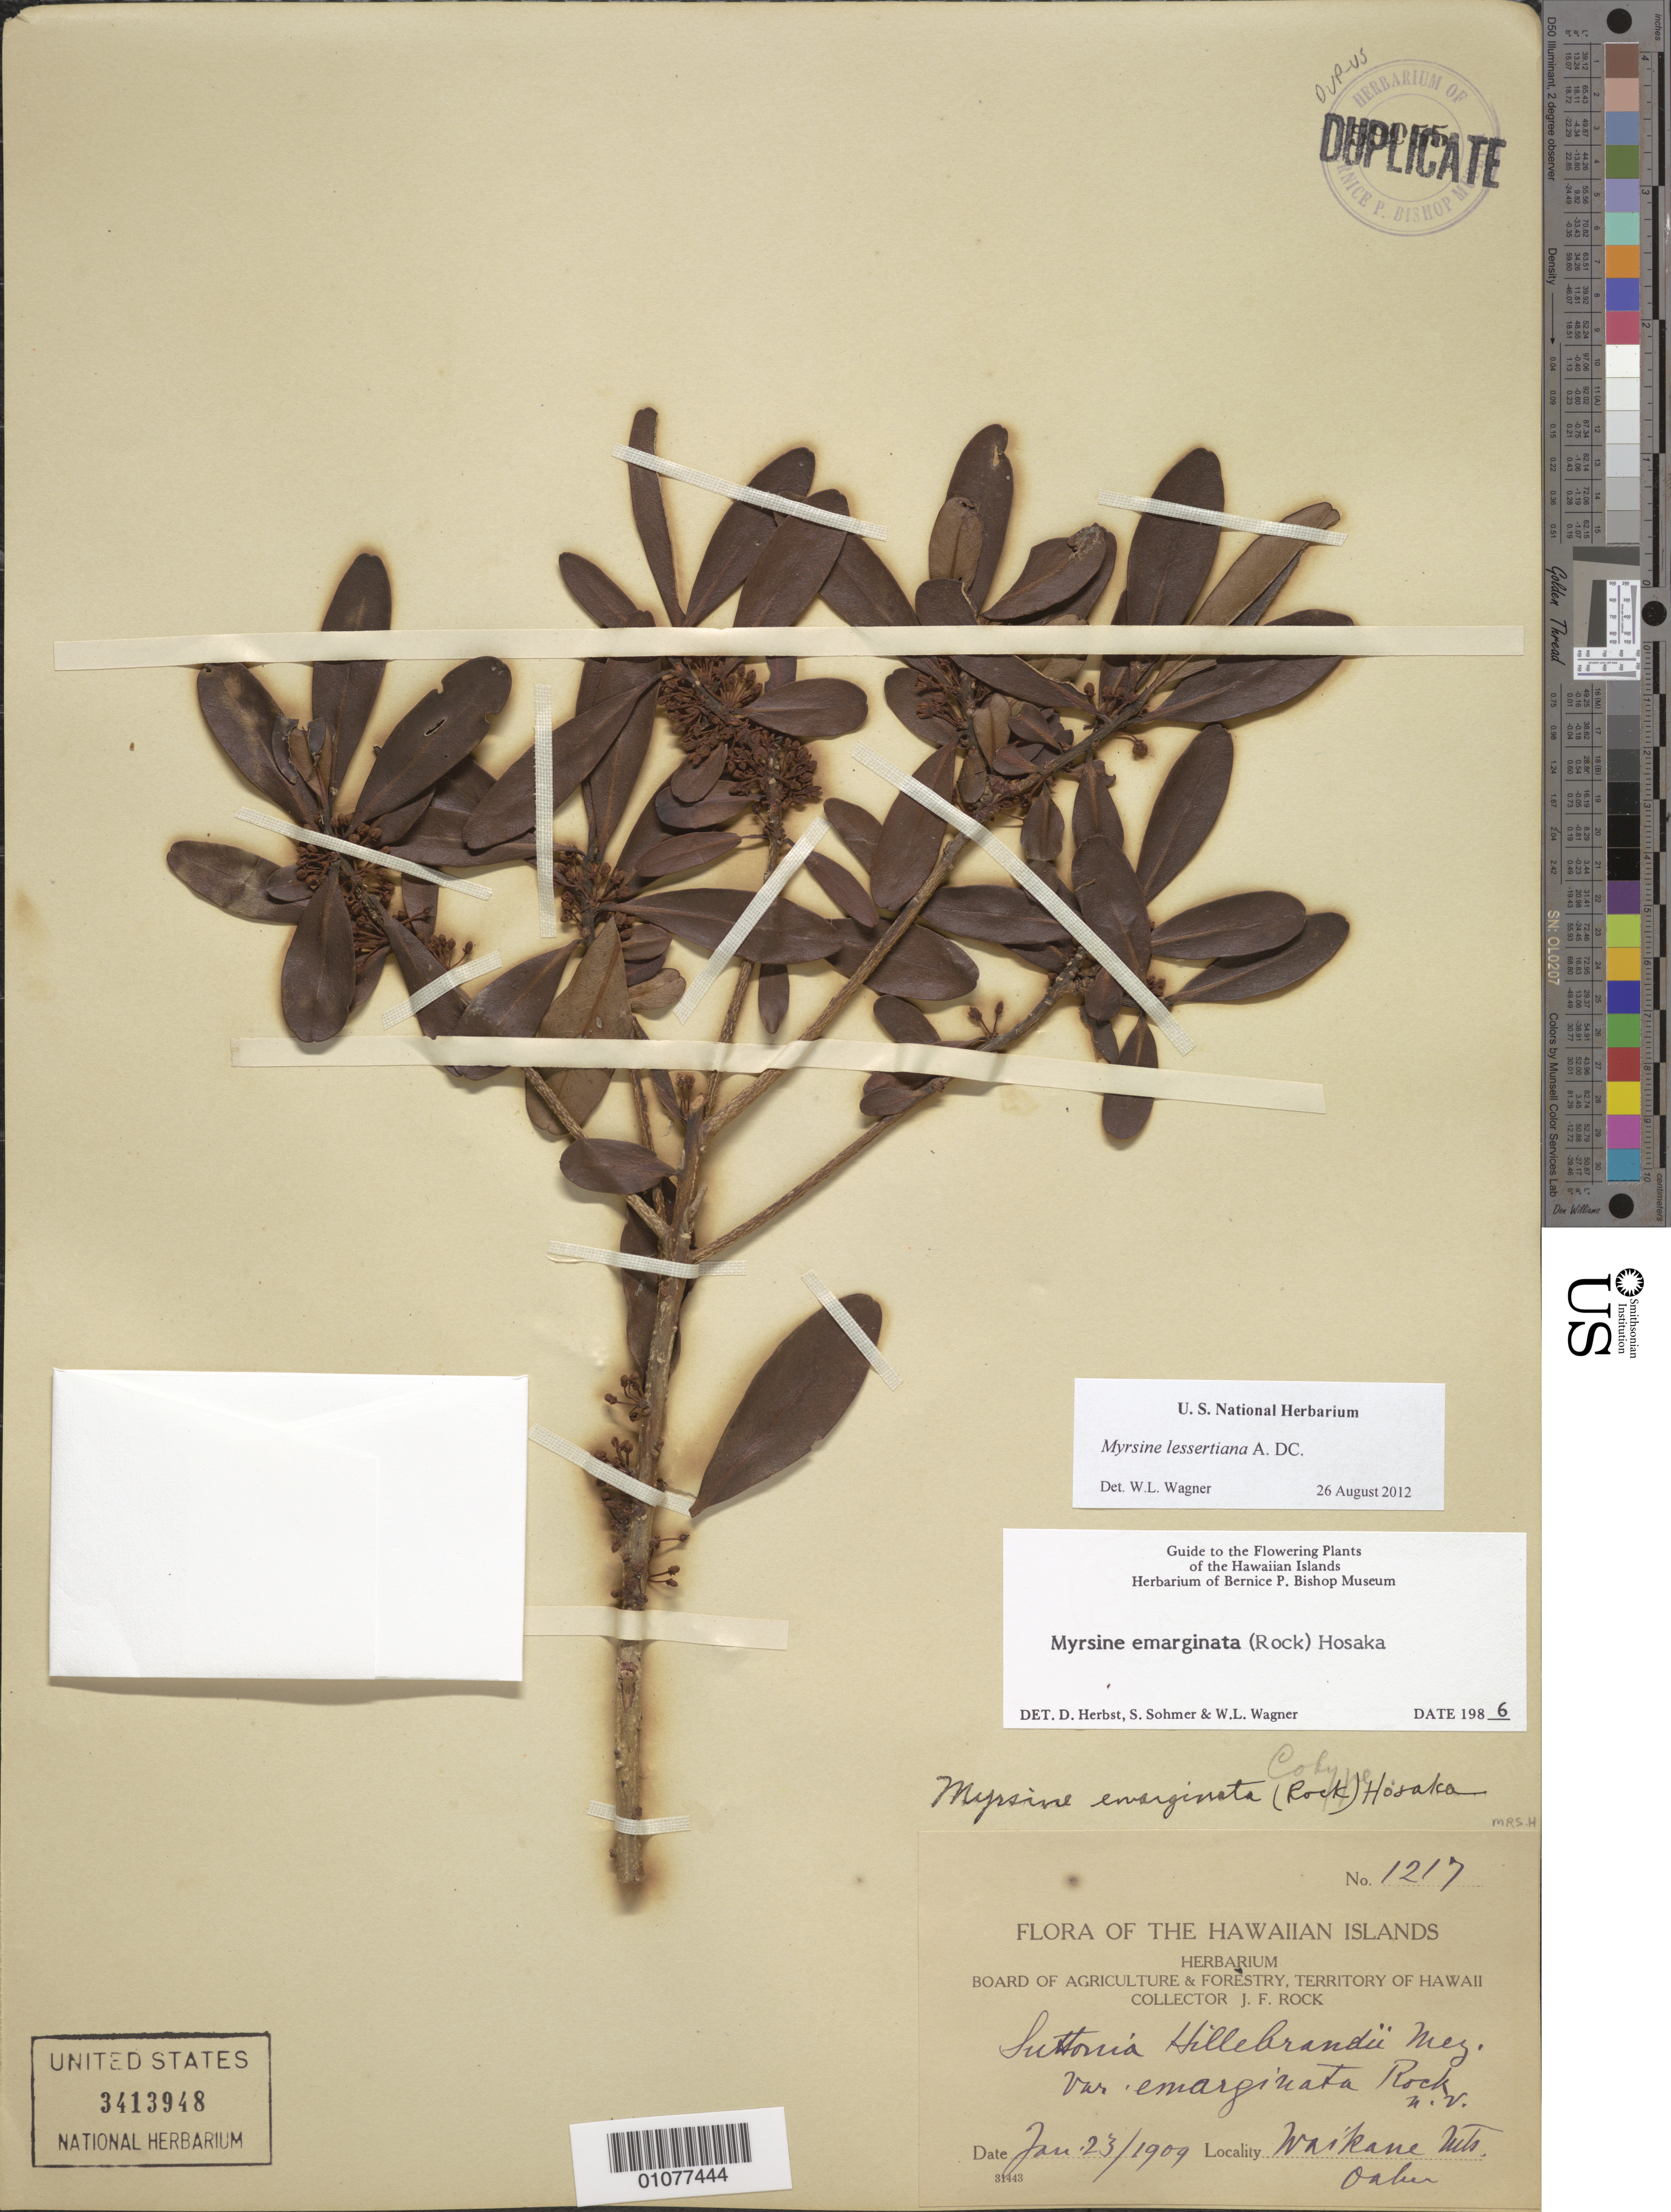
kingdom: Plantae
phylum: Tracheophyta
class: Magnoliopsida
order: Ericales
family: Primulaceae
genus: Myrsine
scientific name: Myrsine lessertiana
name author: A. DC.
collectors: J. F. Rock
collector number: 1217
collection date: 1909-01-23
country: United States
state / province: Hawaii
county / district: Honolulu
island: Oahu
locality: Waikane Mts.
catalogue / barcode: US 3413948